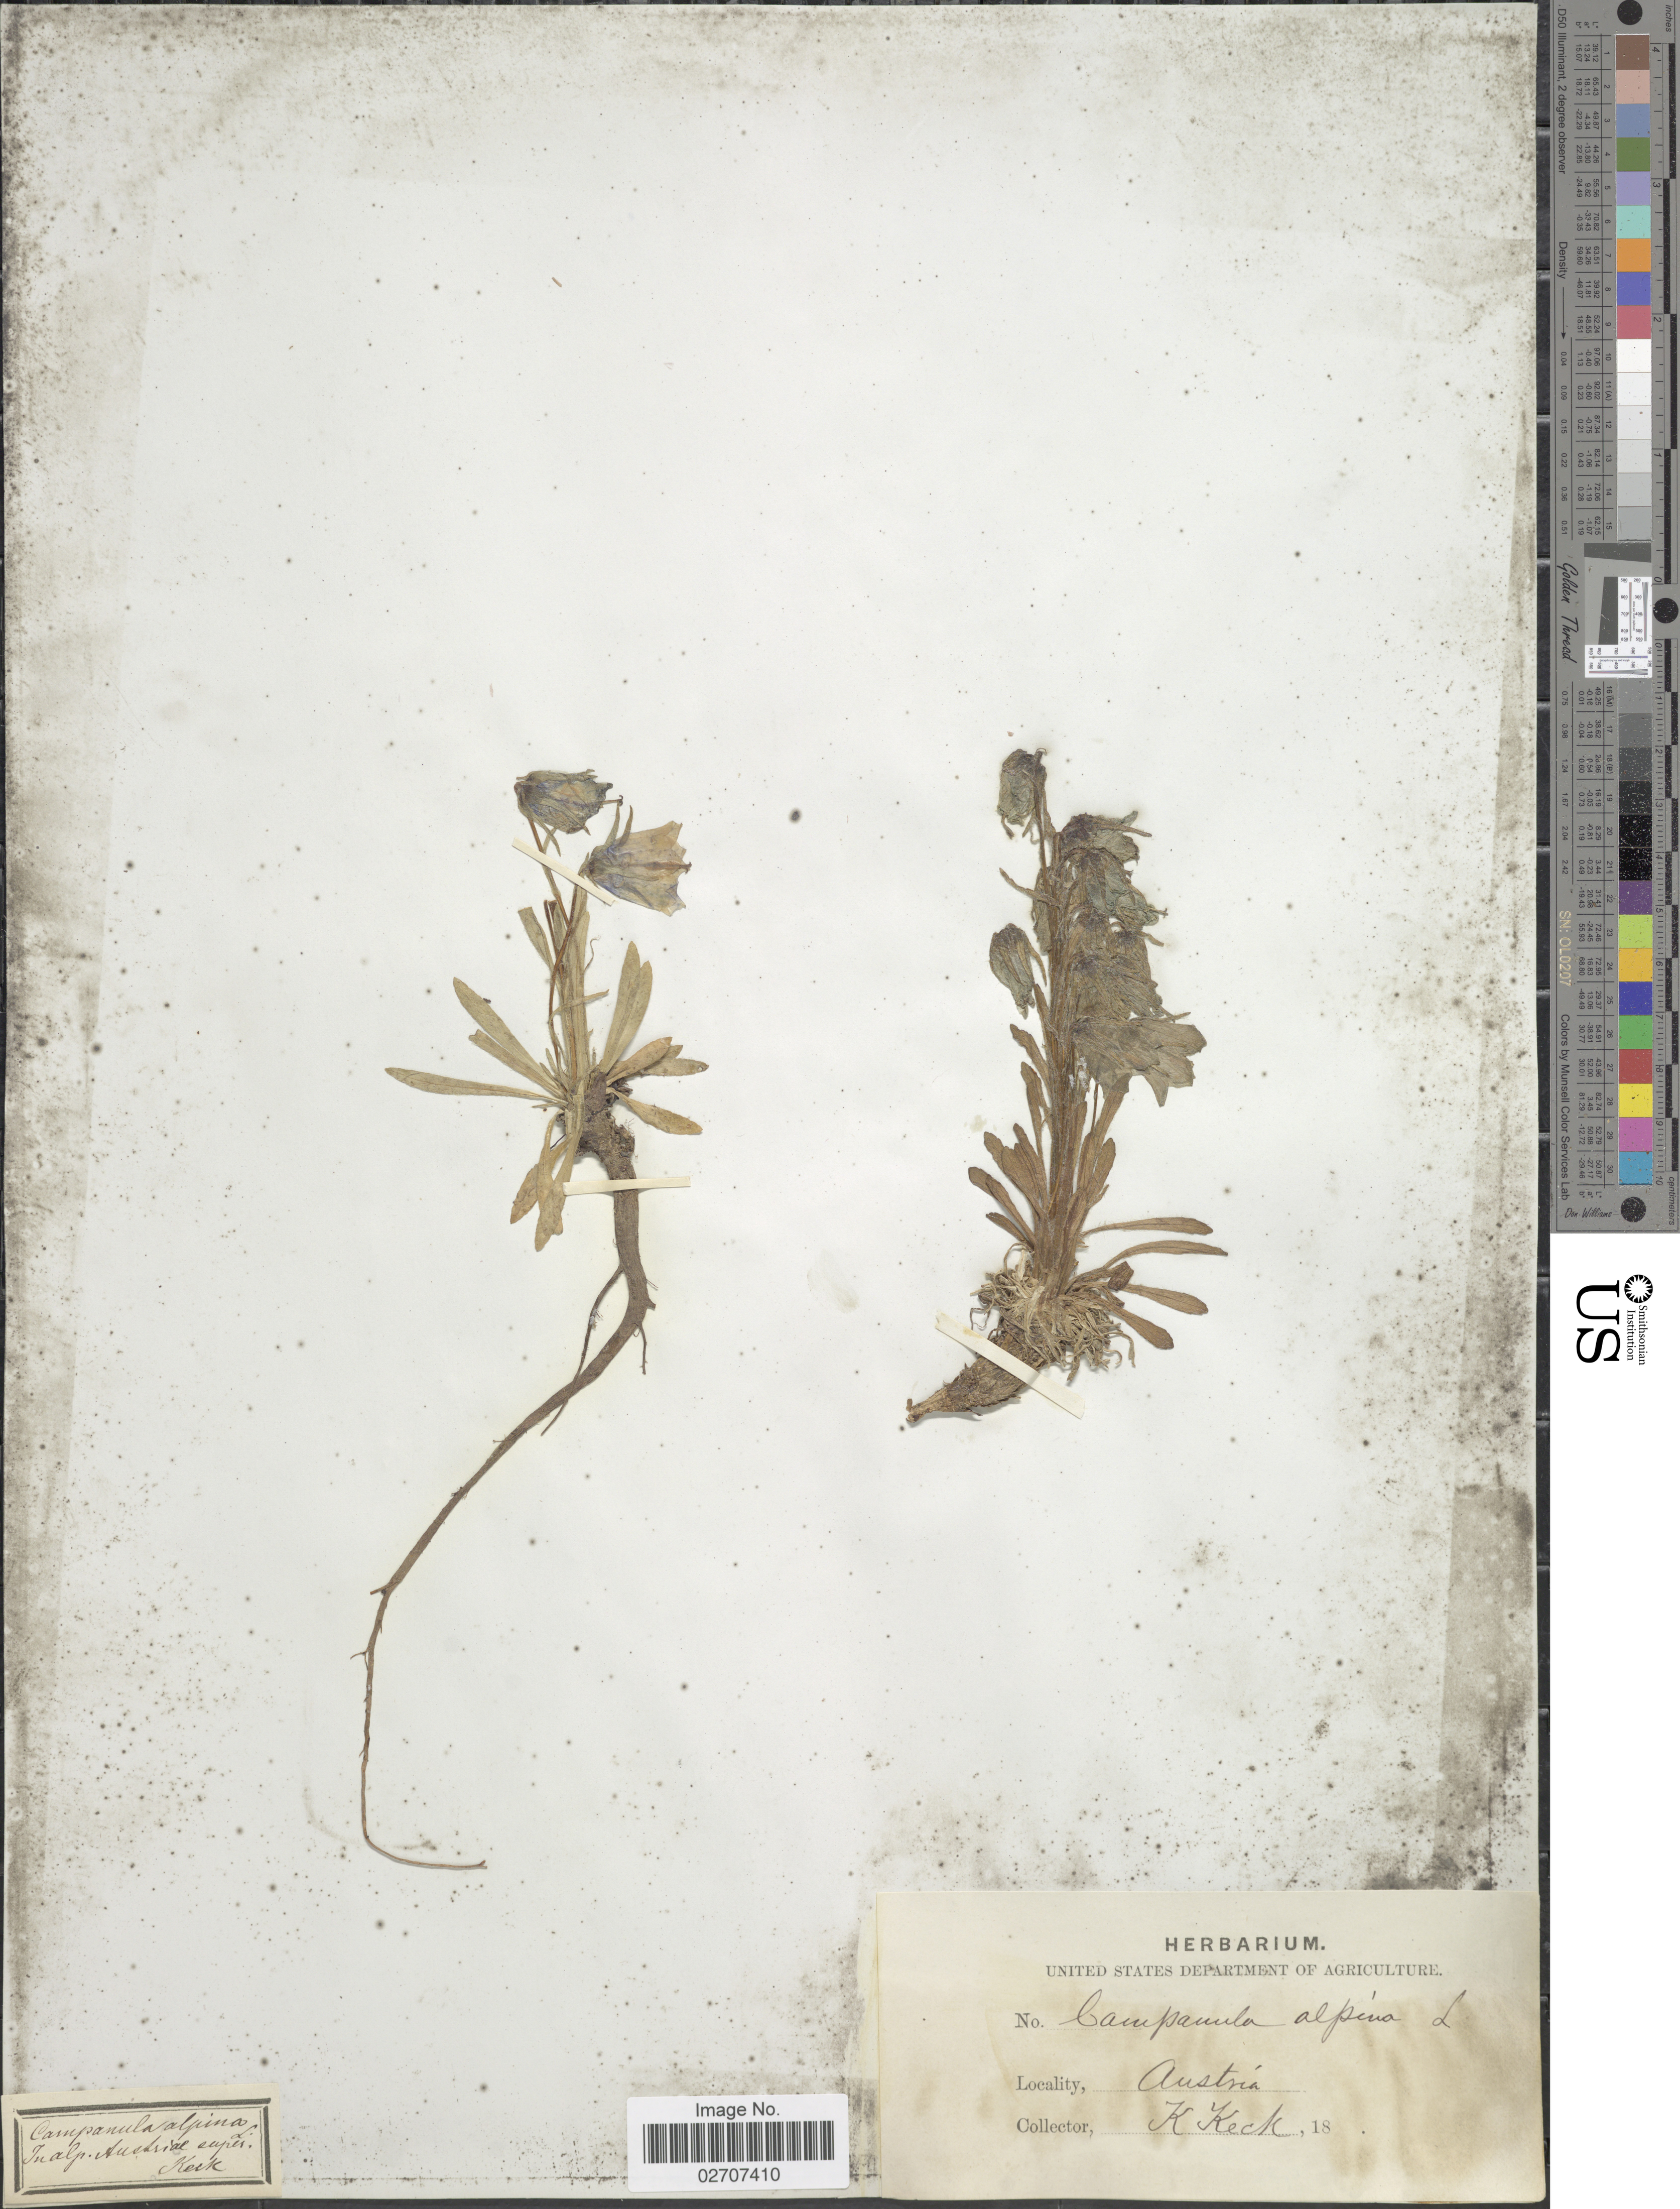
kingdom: Plantae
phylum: Tracheophyta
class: Magnoliopsida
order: Asterales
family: Campanulaceae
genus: Campanula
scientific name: Campanula alpina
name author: Jacq.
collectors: K. Keck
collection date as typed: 18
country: Austria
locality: In alp Austriae super. [interpreted]